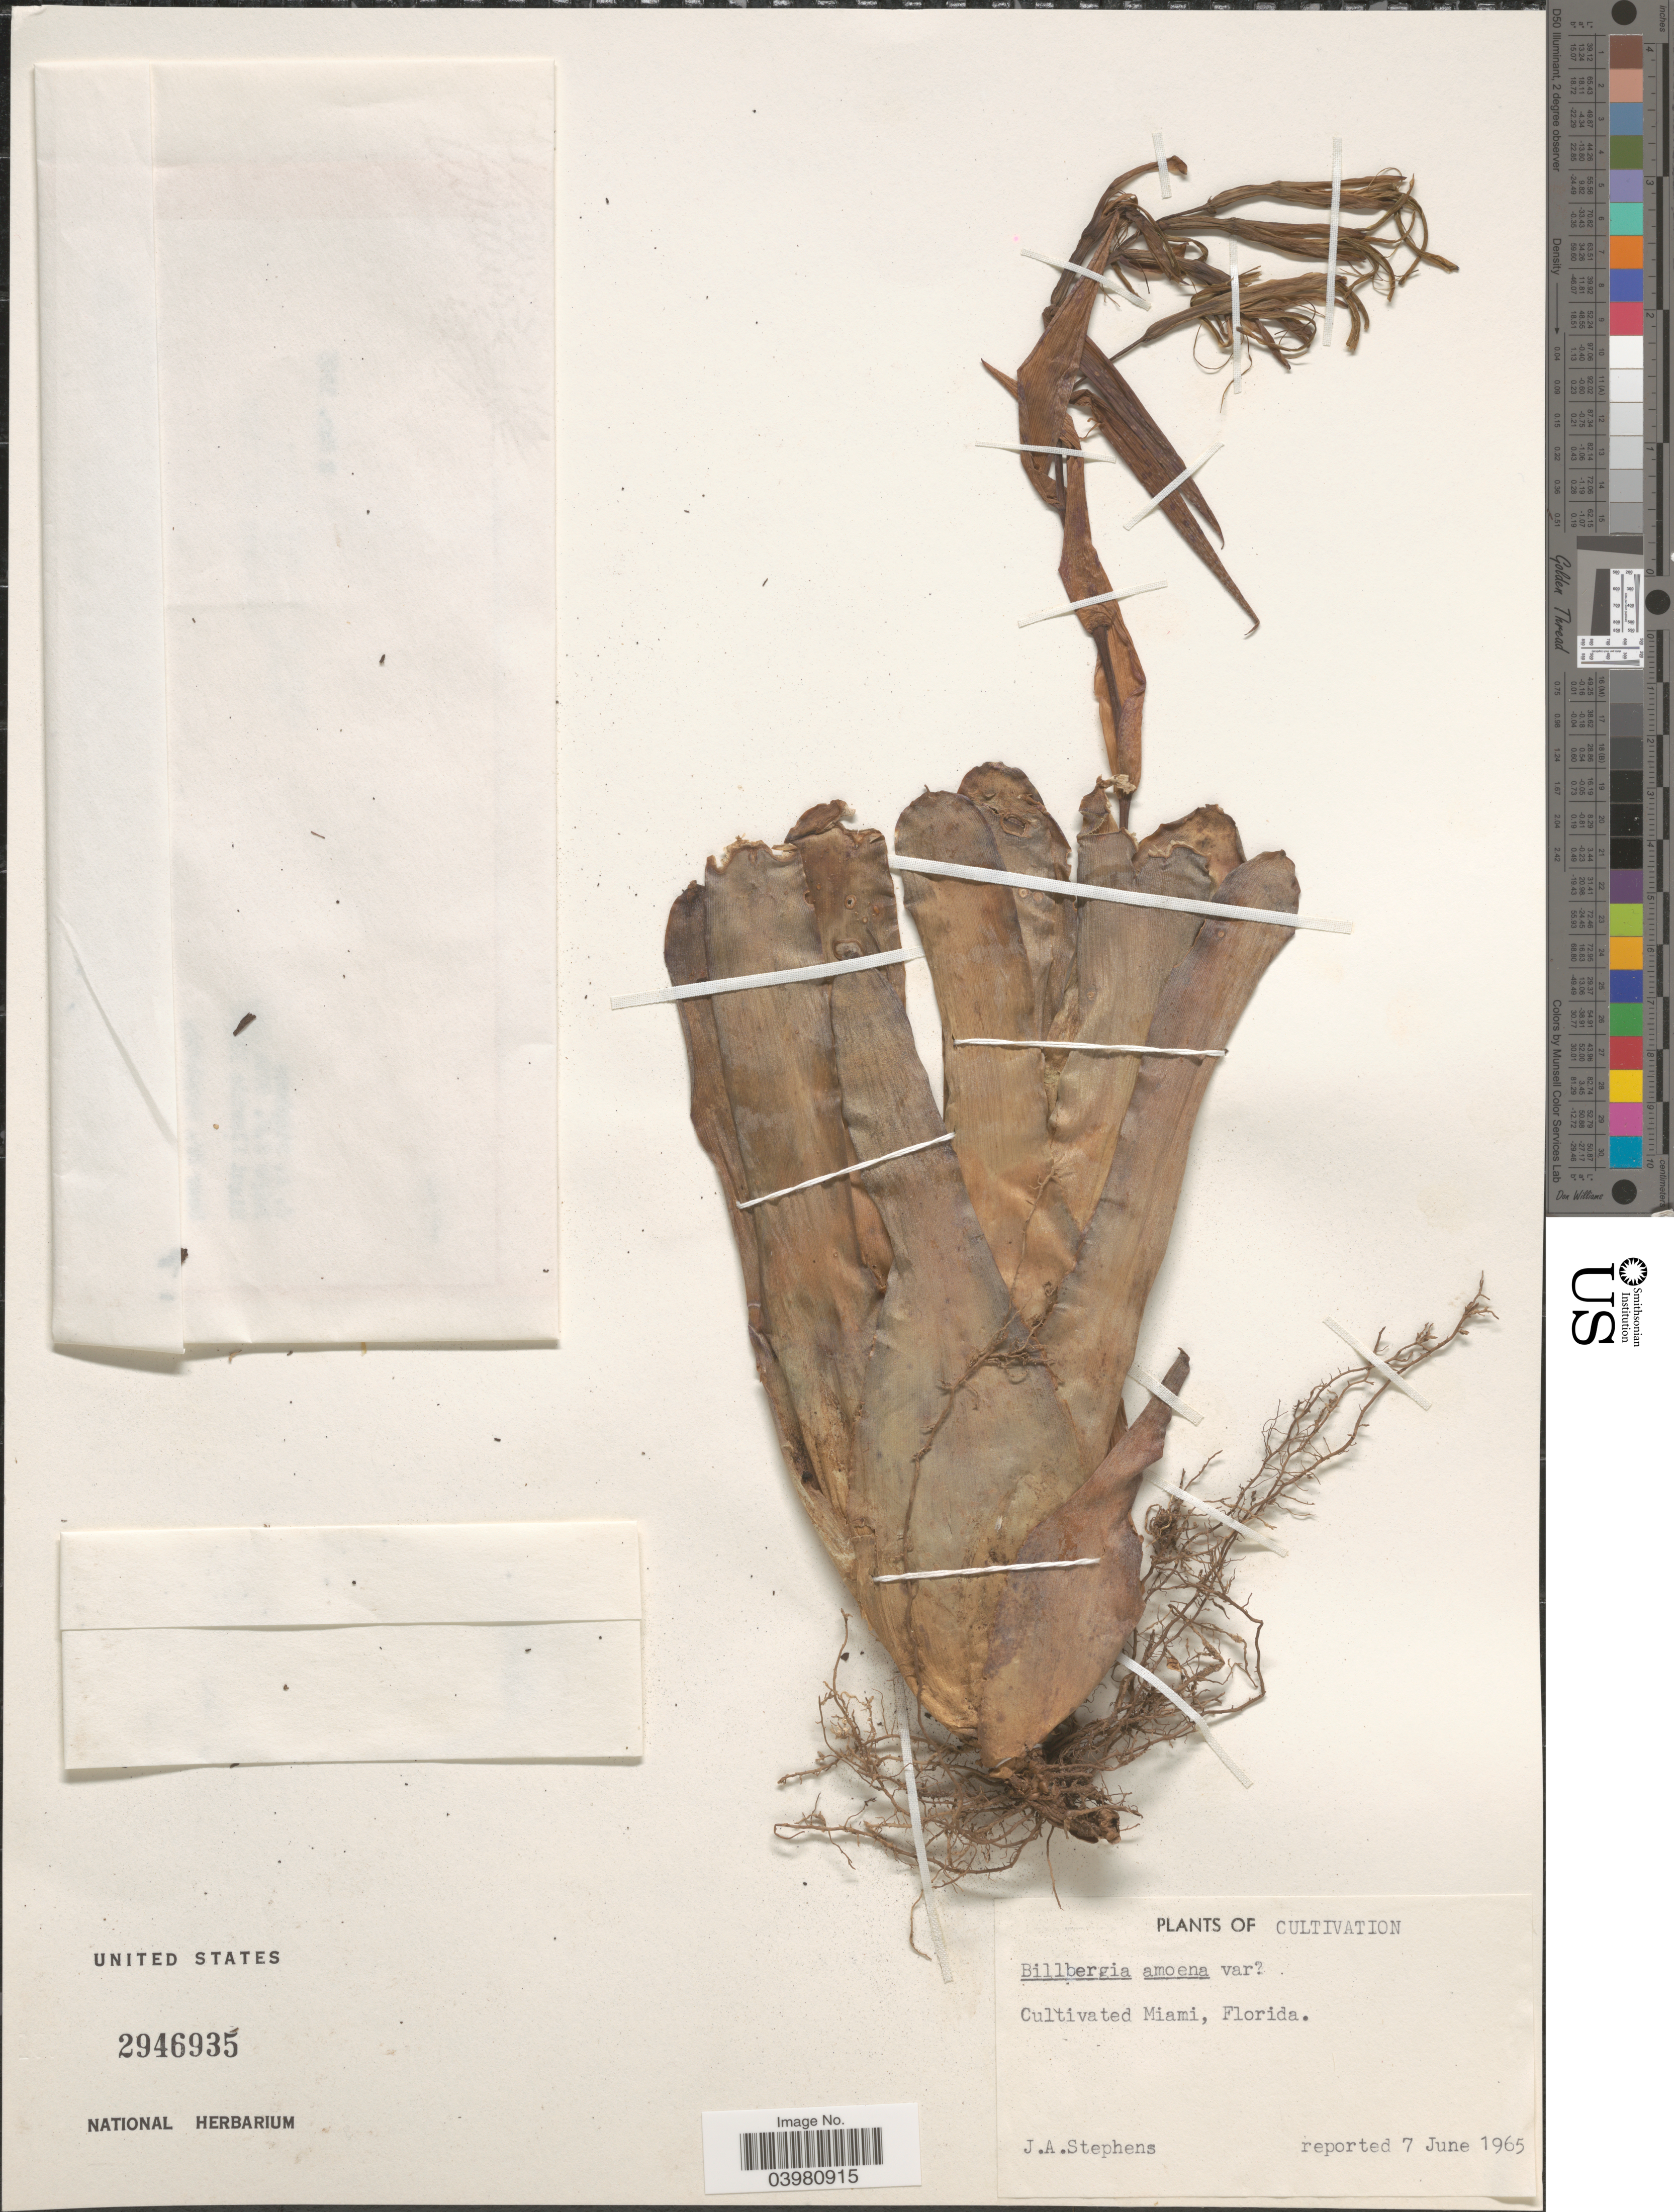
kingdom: Plantae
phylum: Tracheophyta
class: Liliopsida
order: Poales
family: Bromeliaceae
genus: Billbergia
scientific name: Billbergia amoena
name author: (G. Lodd.) Lindl.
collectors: J. Stephens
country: United States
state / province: Florida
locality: Miami.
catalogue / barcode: US 2946935